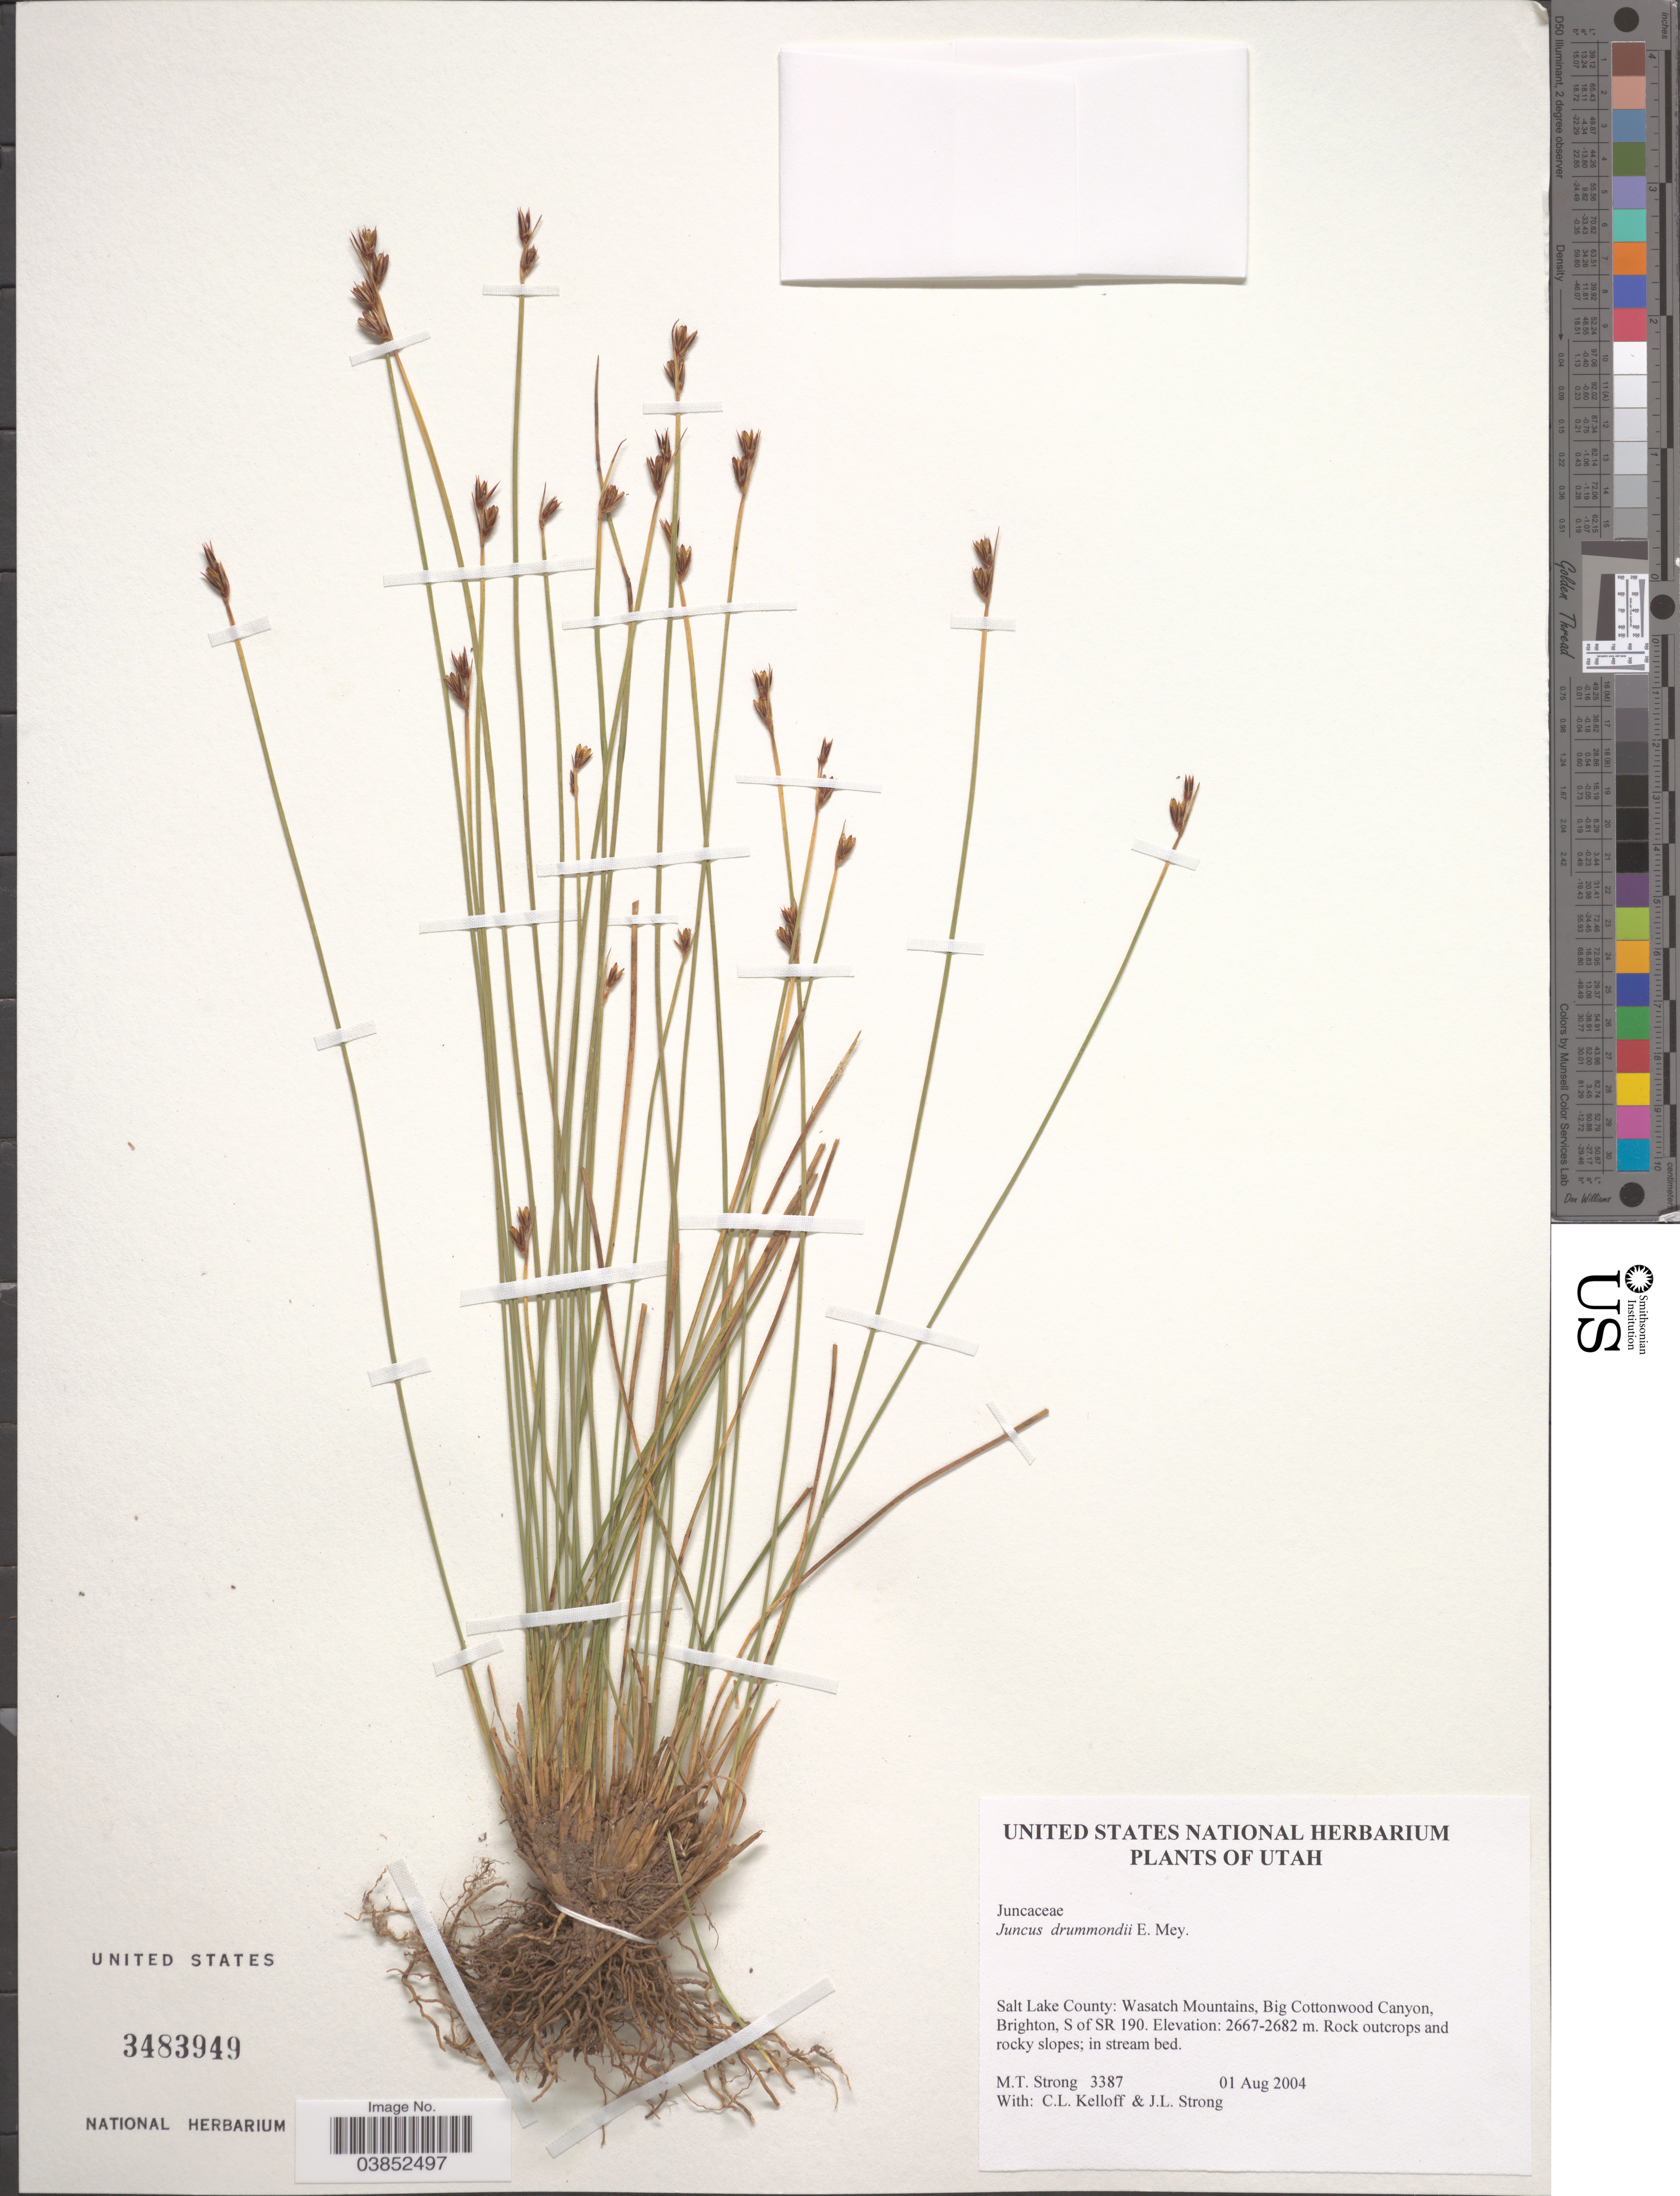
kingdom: Plantae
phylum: Tracheophyta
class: Liliopsida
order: Poales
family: Juncaceae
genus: Juncus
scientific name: Juncus drummondii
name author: E. Mey.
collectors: M. T. Strong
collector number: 3387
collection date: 2004-08-01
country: United States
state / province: Utah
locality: Salt Lake County: Wasatch Mountains, Big Cottonwood Canyon, Brighton, S of SR 190.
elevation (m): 2667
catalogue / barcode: US 3483949